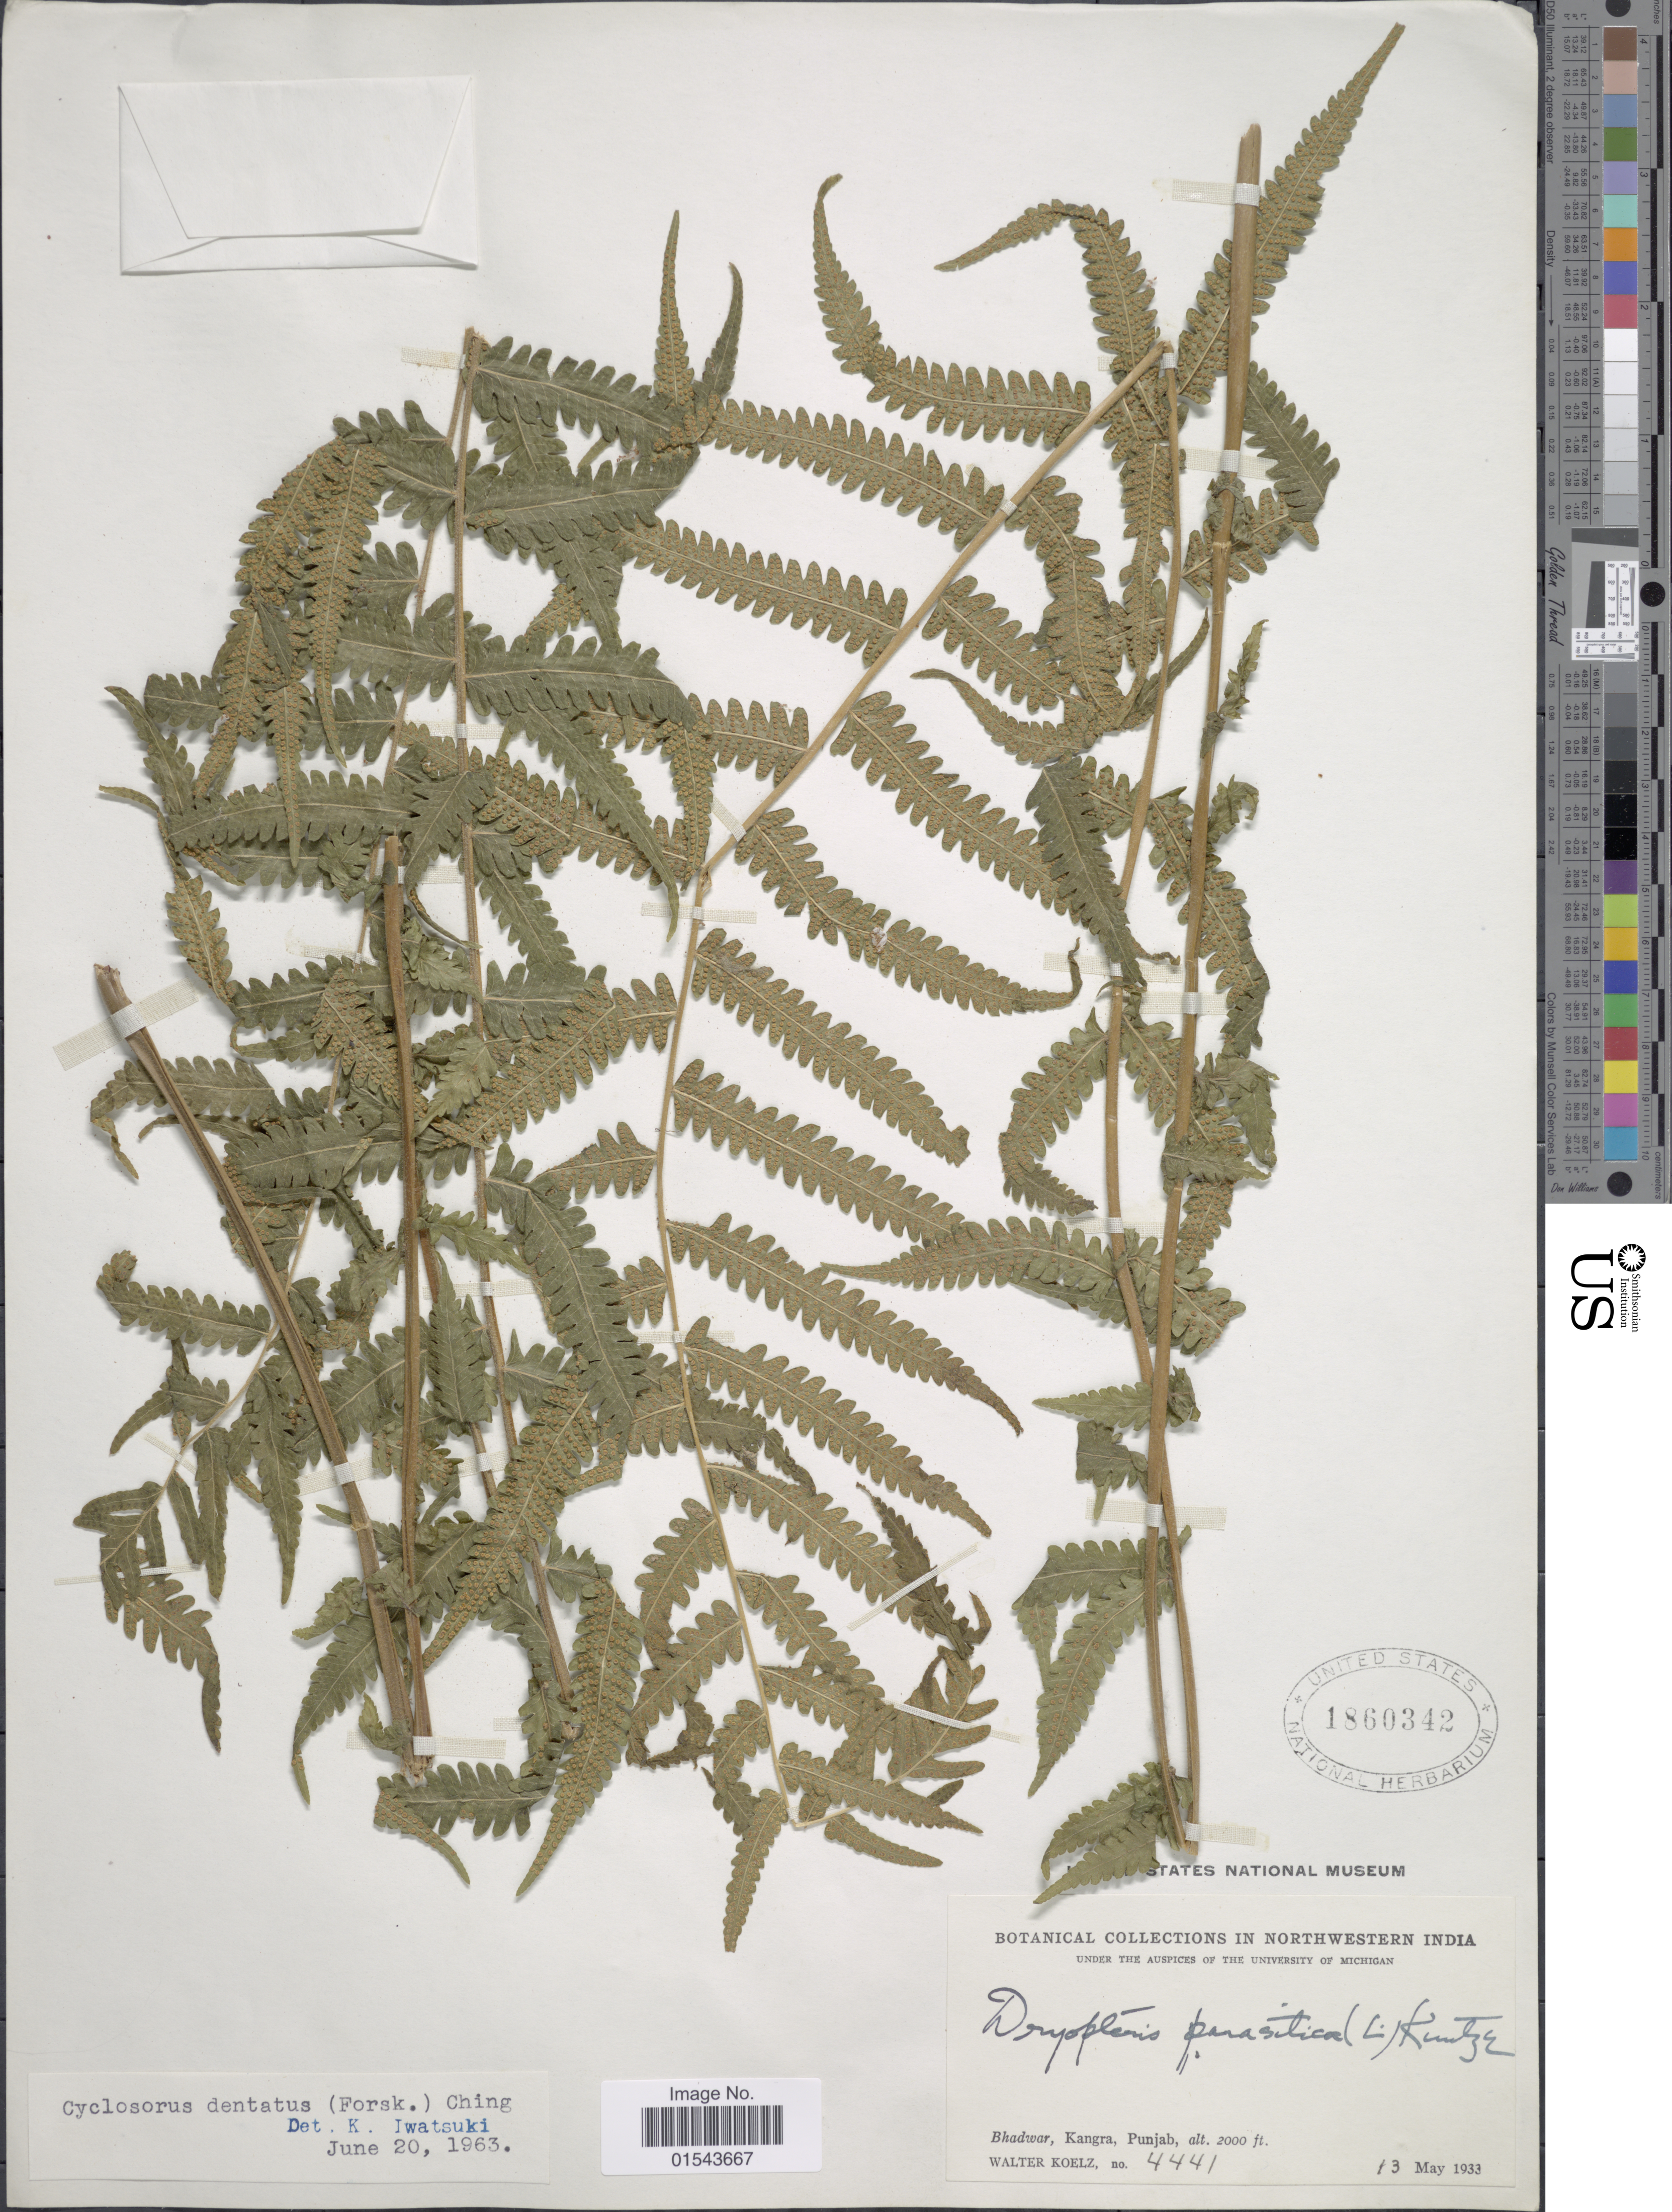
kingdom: Plantae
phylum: Tracheophyta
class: Polypodiopsida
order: Polypodiales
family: Thelypteridaceae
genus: Christella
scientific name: Christella dentata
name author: (Forssk.) Brownsey & Jermy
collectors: W. N. Koelz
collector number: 4441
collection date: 1933-05-13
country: India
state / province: Himachal Pradesh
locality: Bhadwar, Kangra, Punjab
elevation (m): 610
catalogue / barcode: US 1860342